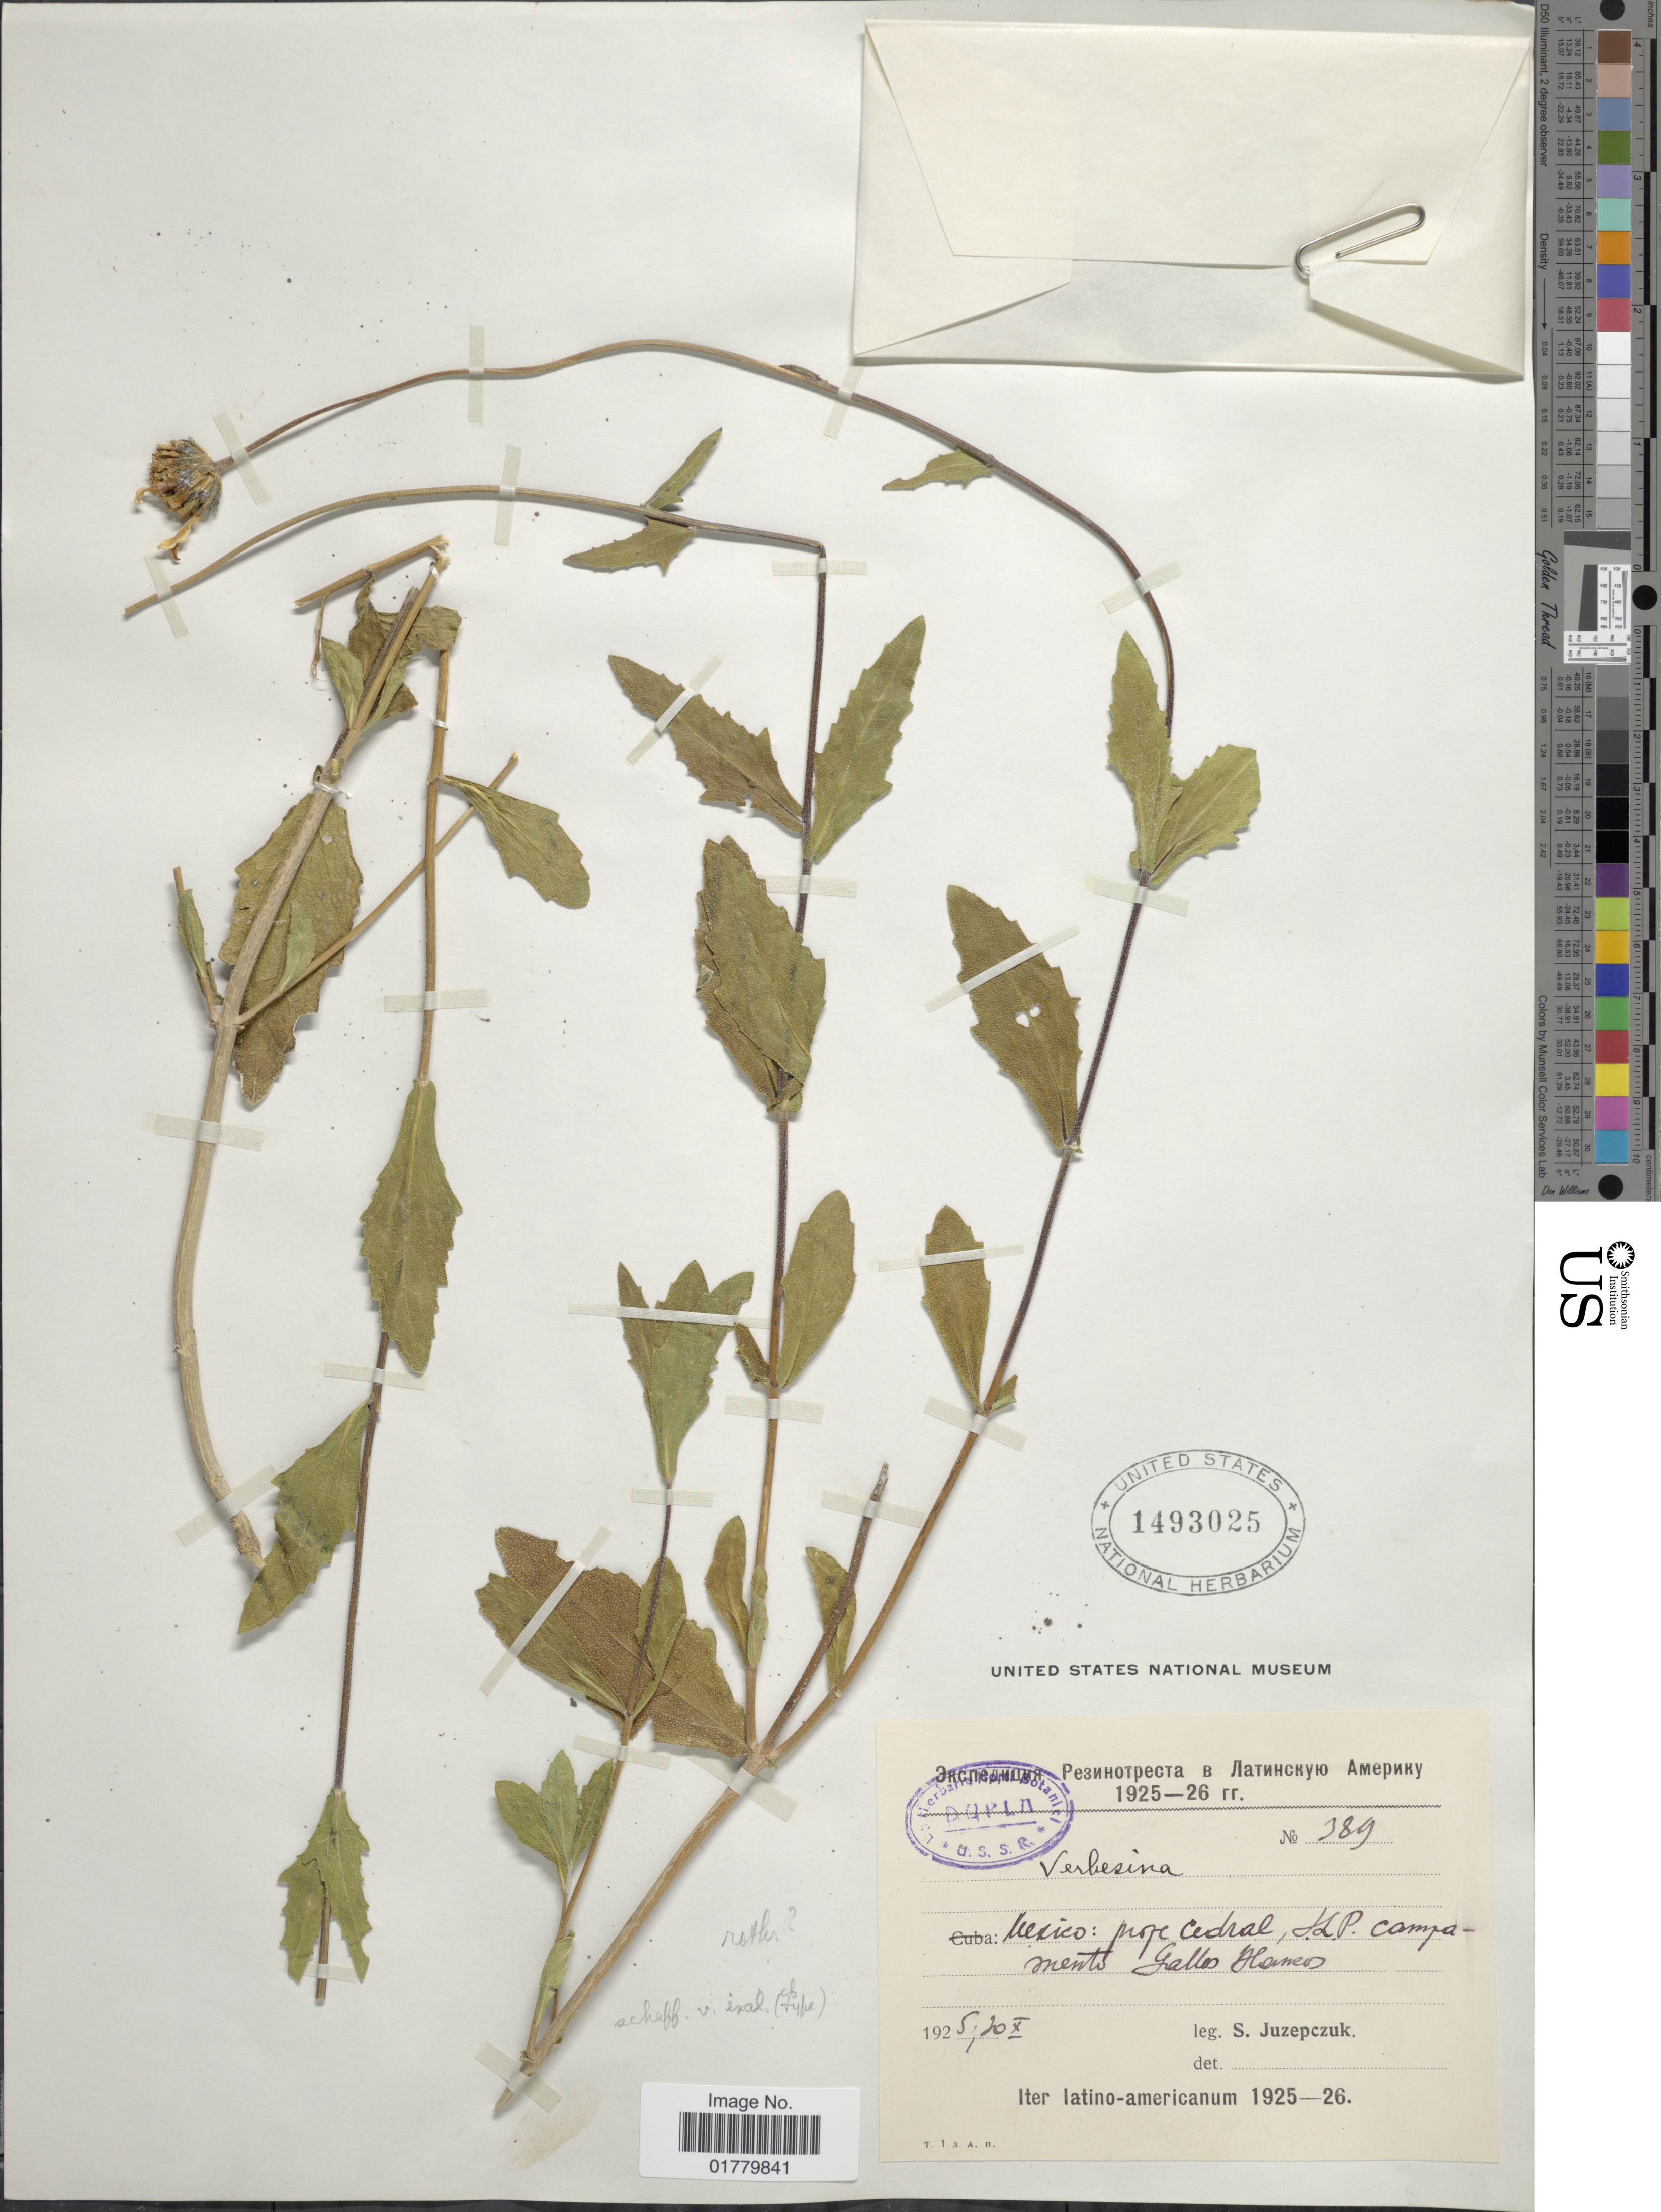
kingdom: Plantae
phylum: Tracheophyta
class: Magnoliopsida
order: Asterales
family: Asteraceae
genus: Verbesina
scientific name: Verbesina longipes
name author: Hemsl.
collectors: S. V. Juzepczuk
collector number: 389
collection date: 1925-10-30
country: Mexico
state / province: San Luis Potosí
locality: Prope Cedral, S.L.P. campamento Gallos Hameos [interpreted]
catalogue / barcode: US 1493025